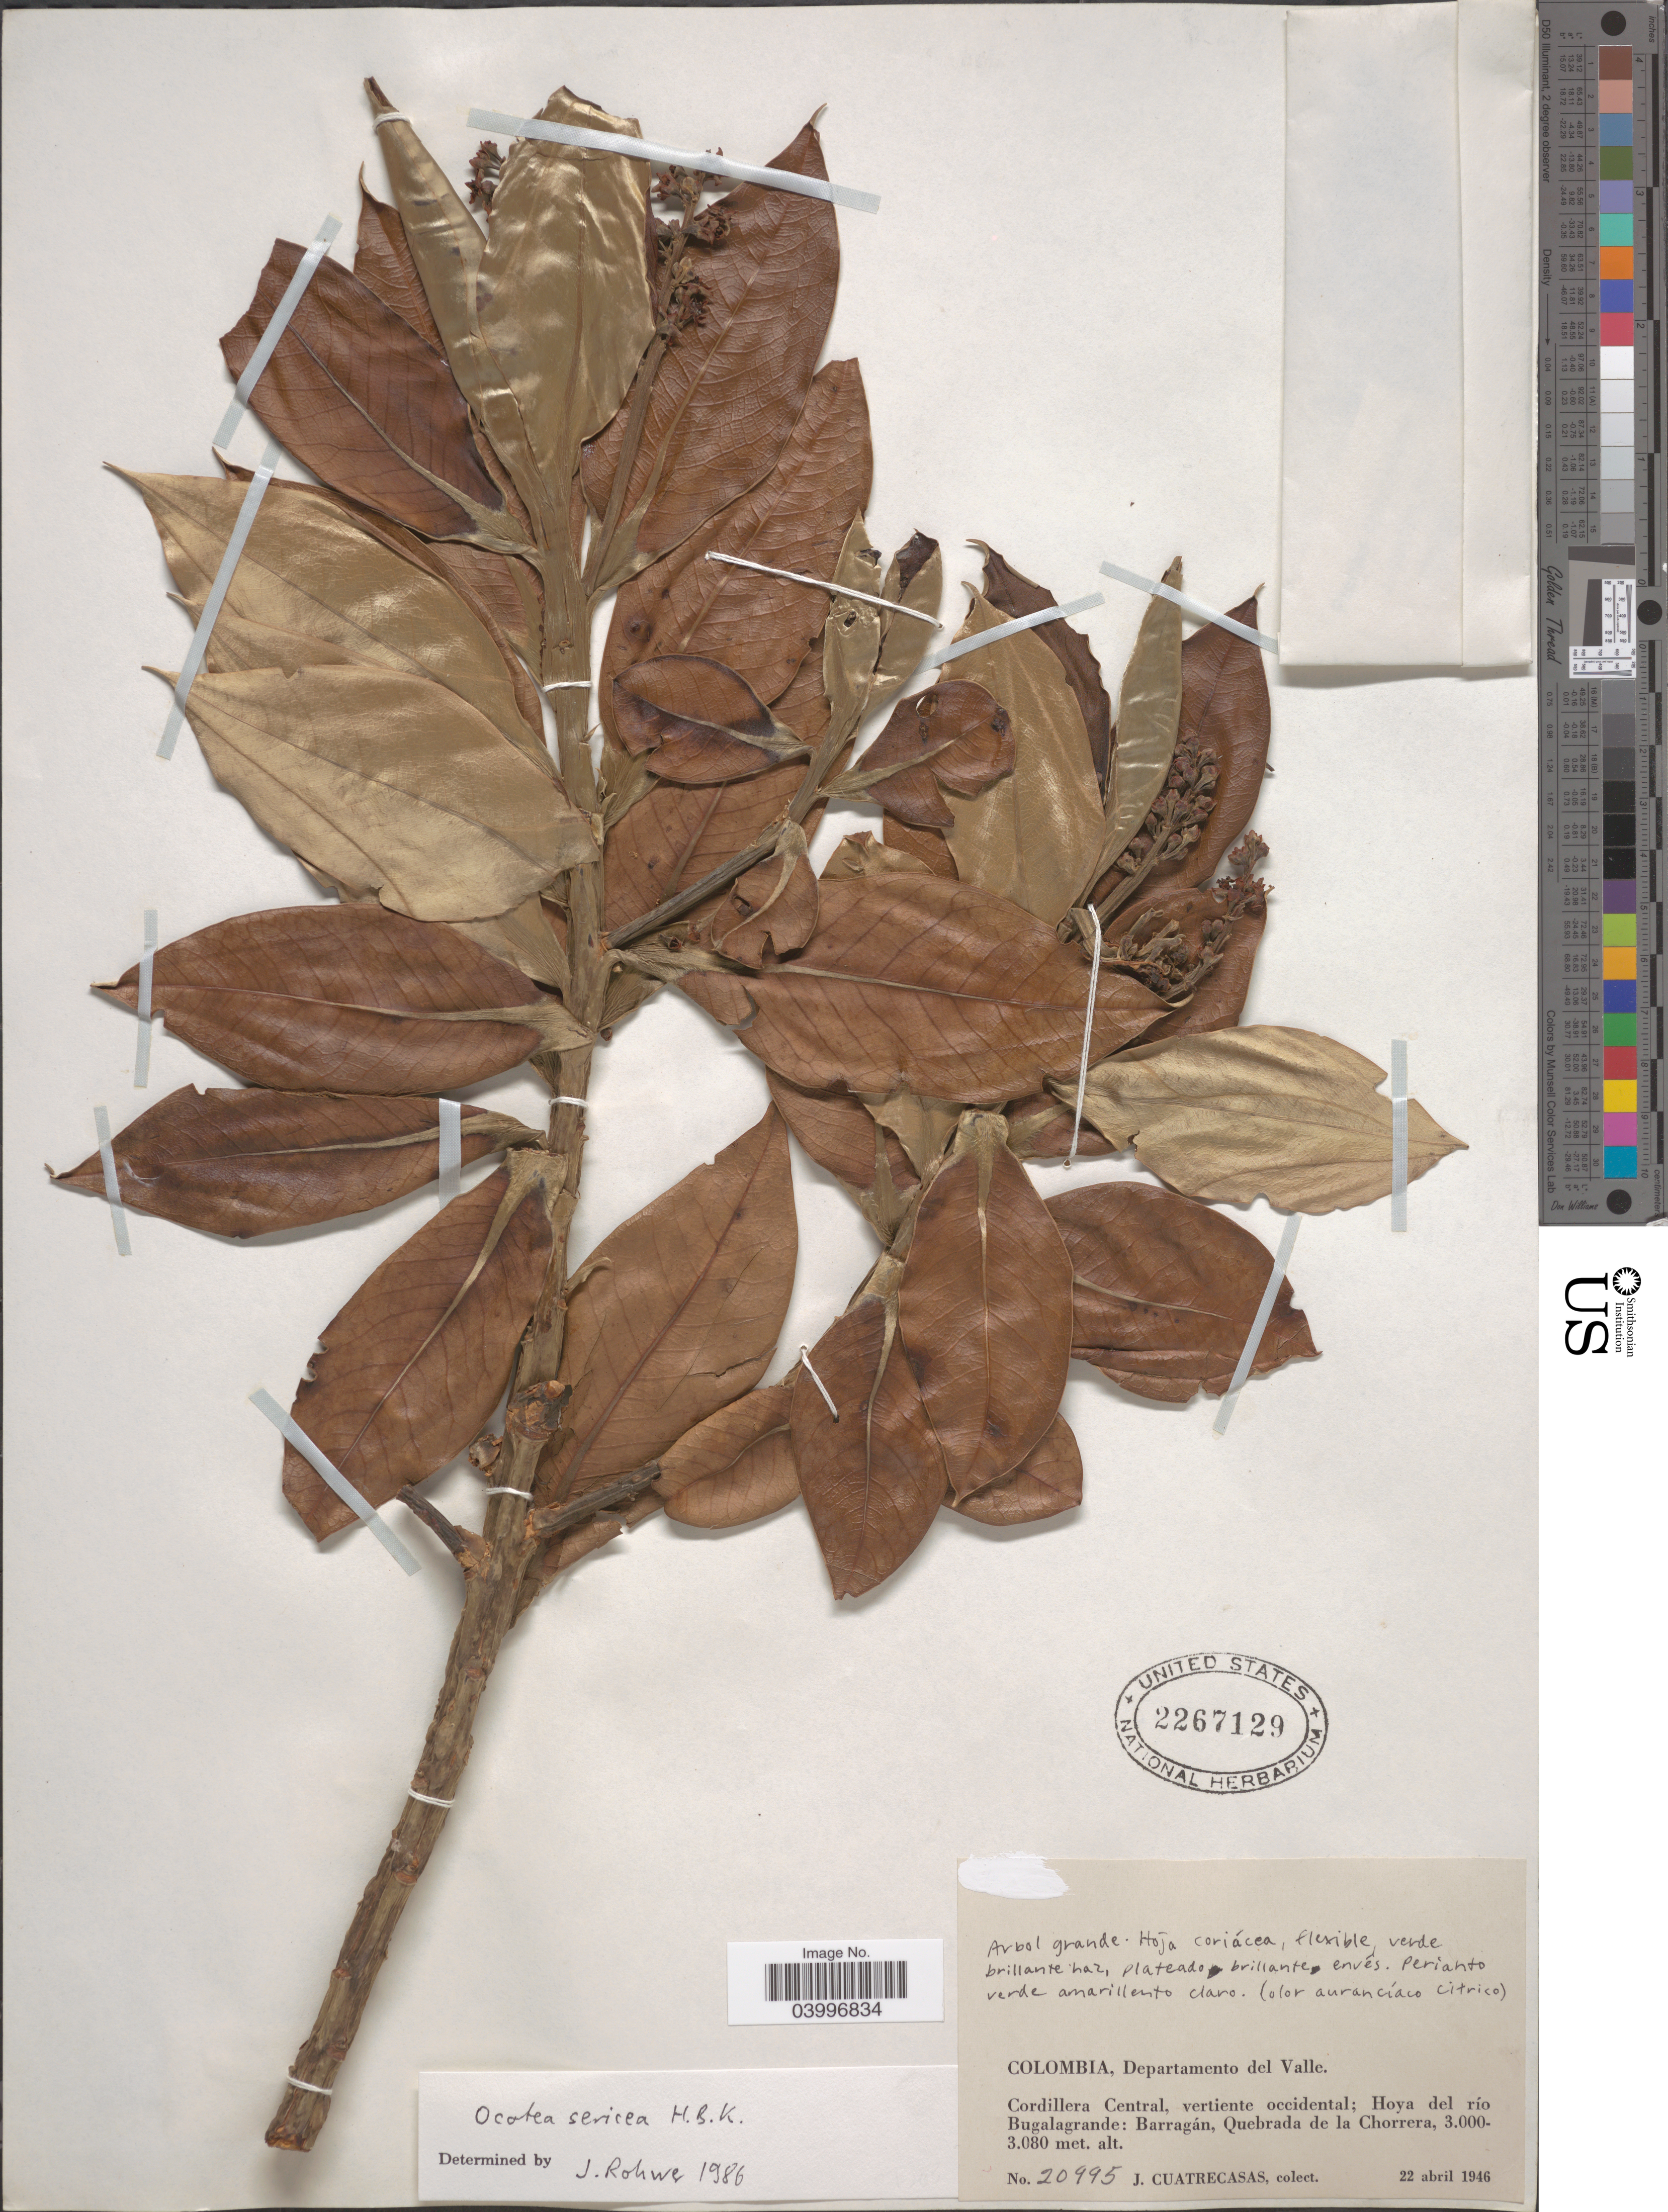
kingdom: Plantae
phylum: Tracheophyta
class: Magnoliopsida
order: Laurales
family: Lauraceae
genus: Ocotea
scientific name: Ocotea sericea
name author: Kunth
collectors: J. Cuatrecasas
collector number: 20995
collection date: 1946-04-22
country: Colombia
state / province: Valle del Cauca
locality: Departamento del Valle. Cordillera Central, vertiente occidental; Hoya del río Bugalagrande: Barragán, Quebrada de la Chorrera.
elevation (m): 3000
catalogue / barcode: US 2267129